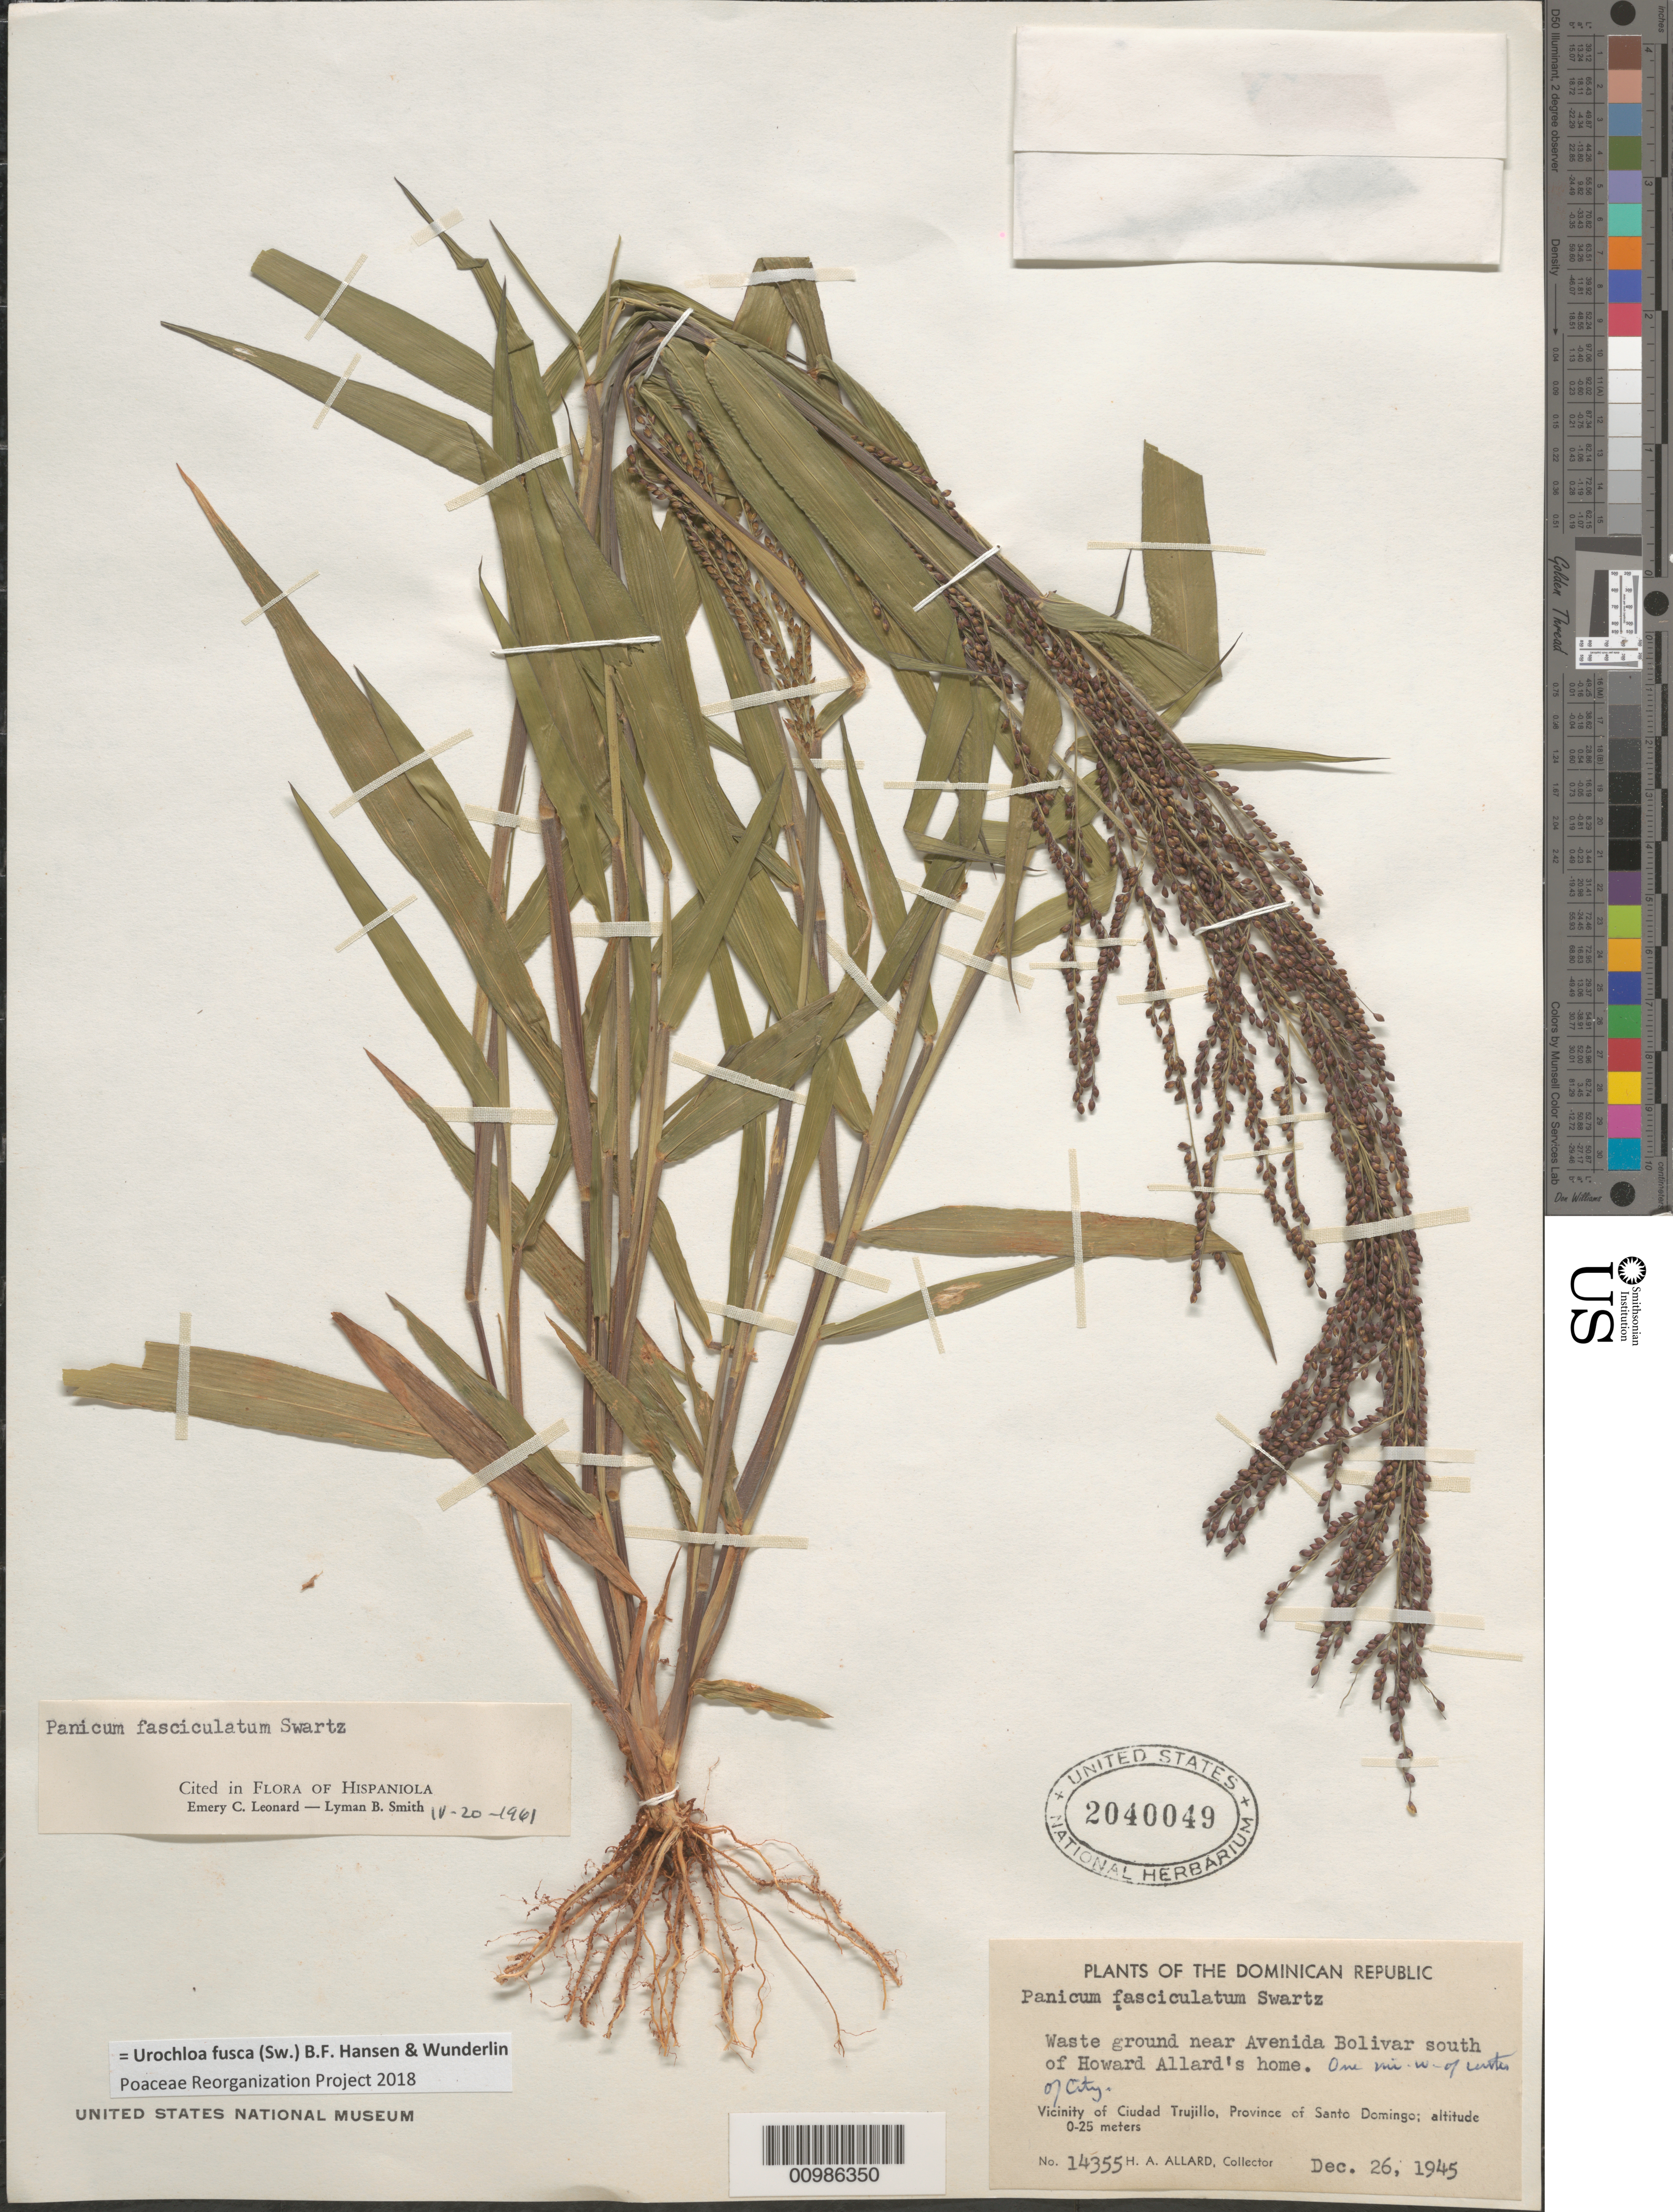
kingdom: Plantae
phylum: Tracheophyta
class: Liliopsida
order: Poales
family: Poaceae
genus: Brachiaria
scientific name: Brachiaria fasciculata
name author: (Sw.) Parodi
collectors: H. A. Allard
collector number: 14355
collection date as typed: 26 Dec 1945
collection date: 1945-12-26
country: Dominican Republic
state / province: Distrito Nacional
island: Hispaniola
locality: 1 mile west of center of Santo Domingo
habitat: waste ground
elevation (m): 0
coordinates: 0 N, 0 E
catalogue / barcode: US 2040049